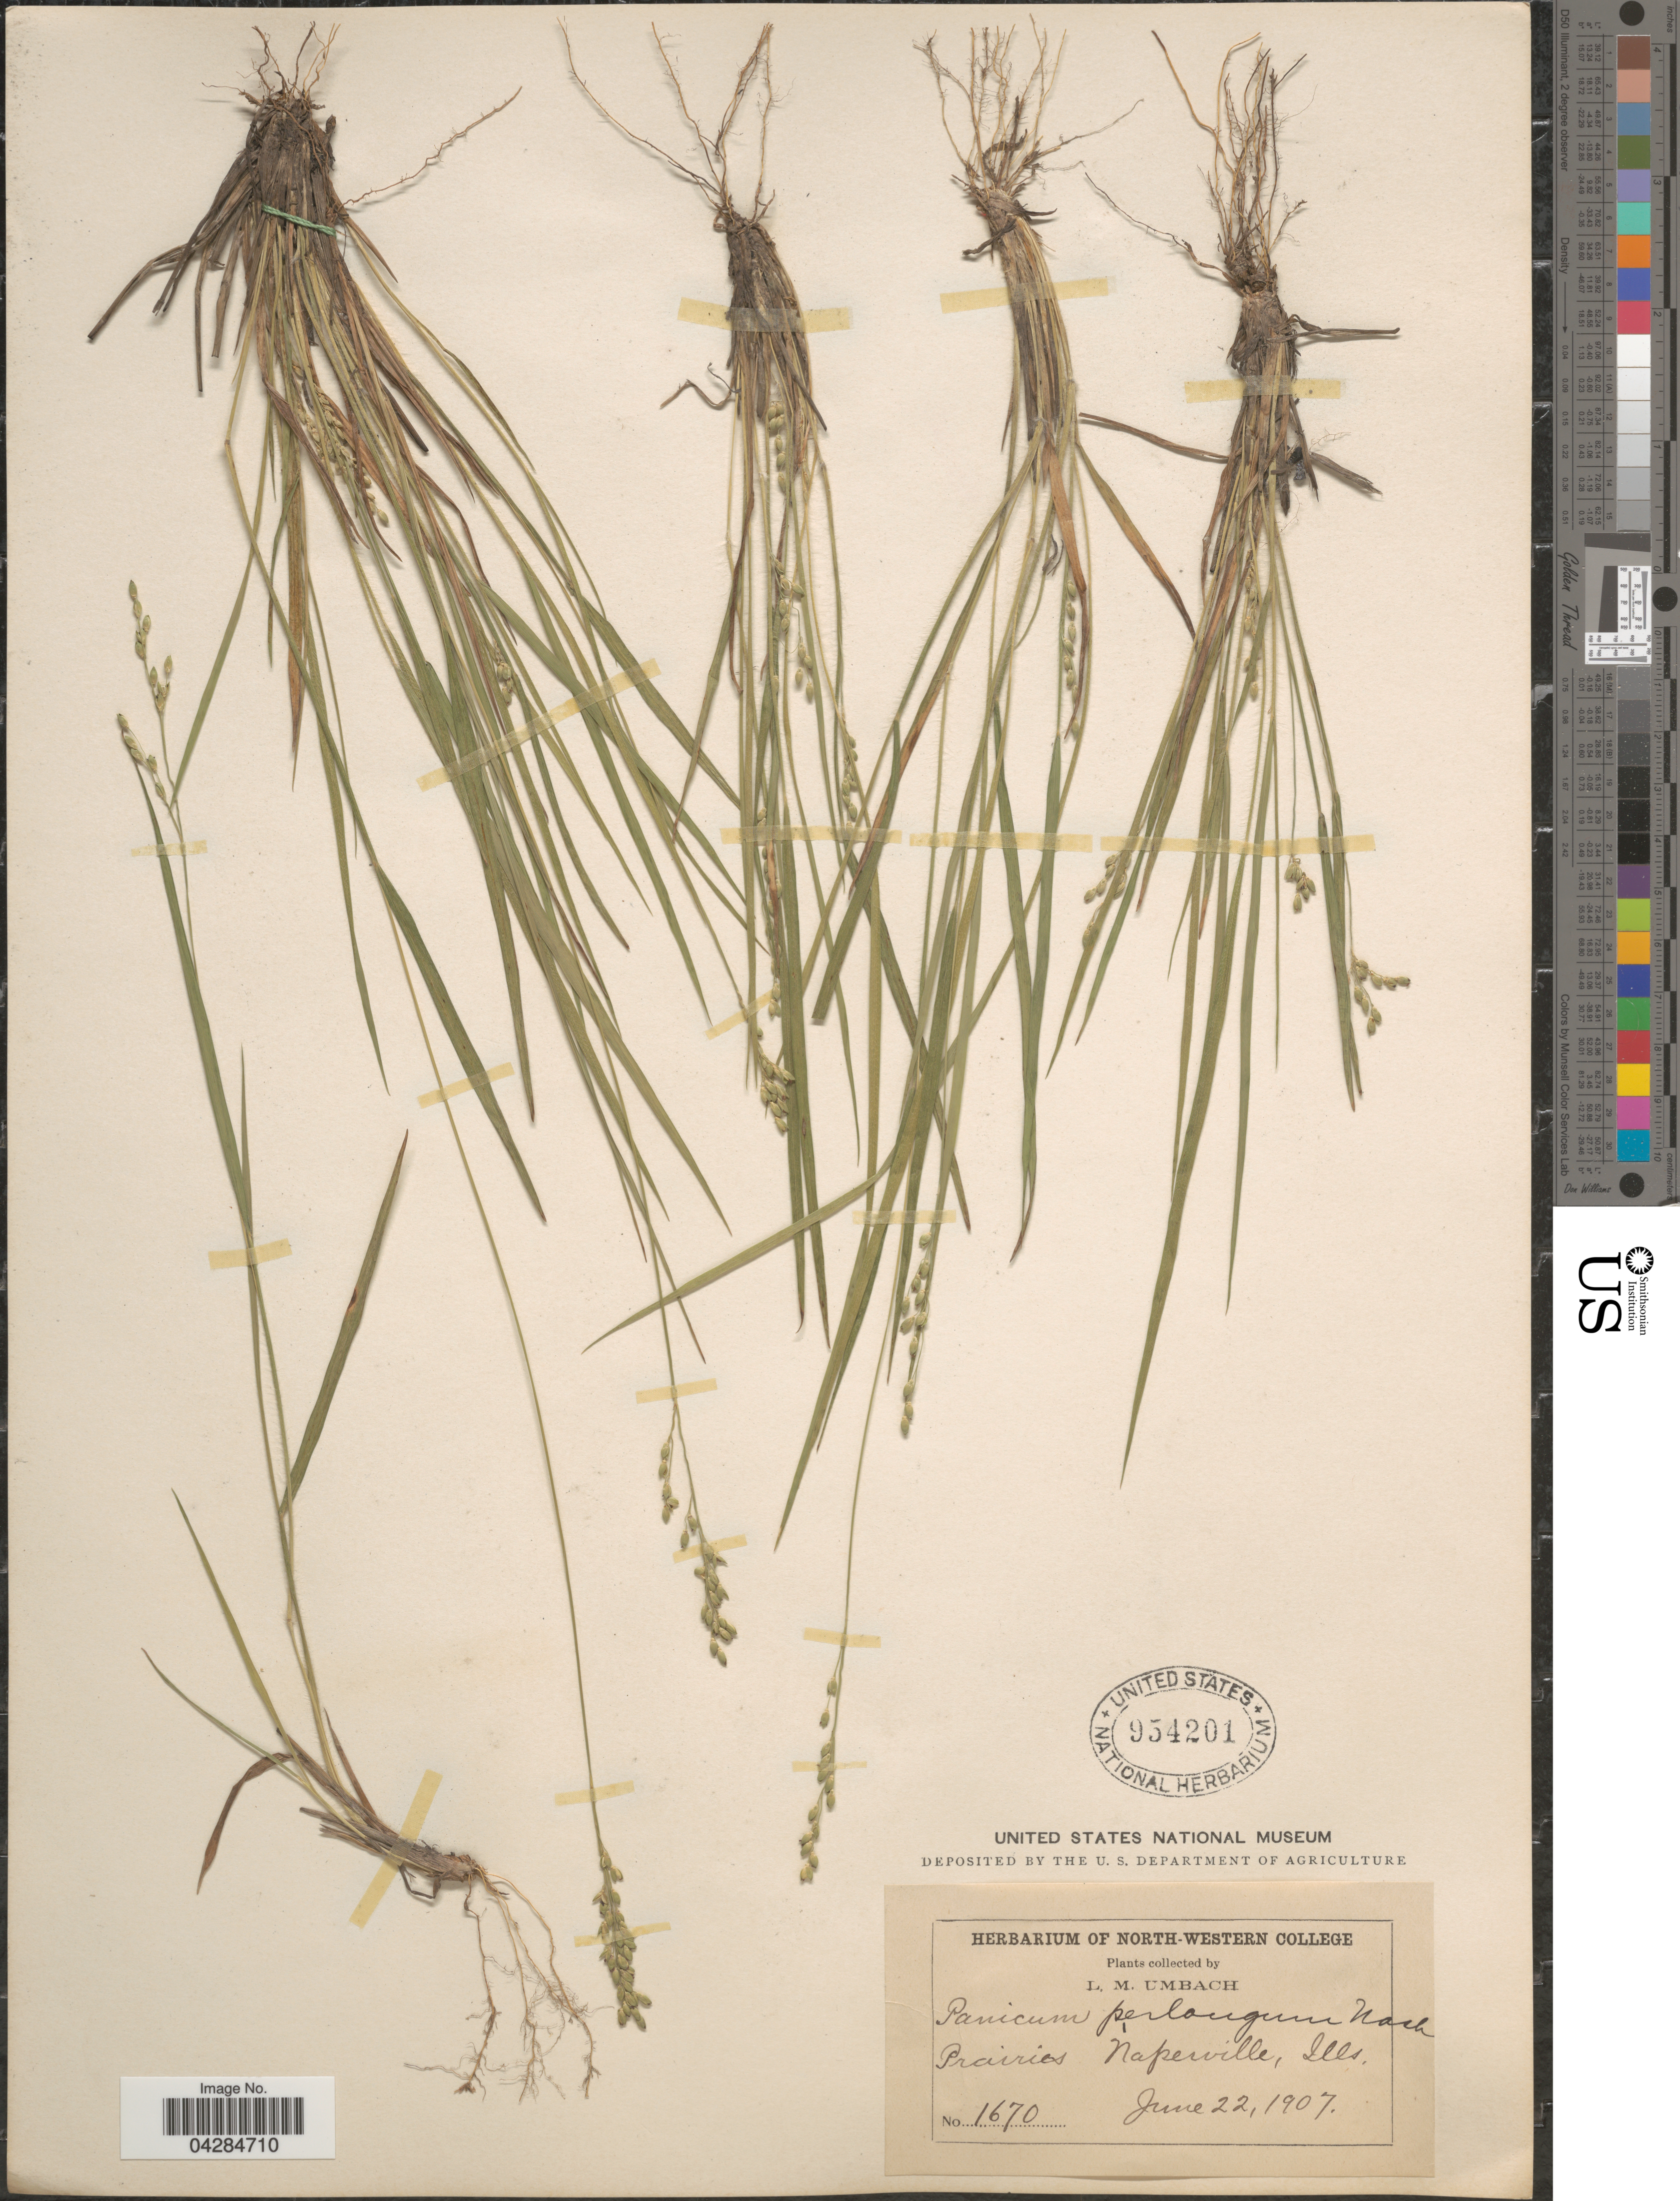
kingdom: Plantae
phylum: Tracheophyta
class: Liliopsida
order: Poales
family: Poaceae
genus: Dichanthelium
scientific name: Dichanthelium perlongum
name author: (Nash) Freckmann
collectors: L. M. Umbach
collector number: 1670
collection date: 1907-06-22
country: United States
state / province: Illinois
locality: Prairies Naperville.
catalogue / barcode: US 954201